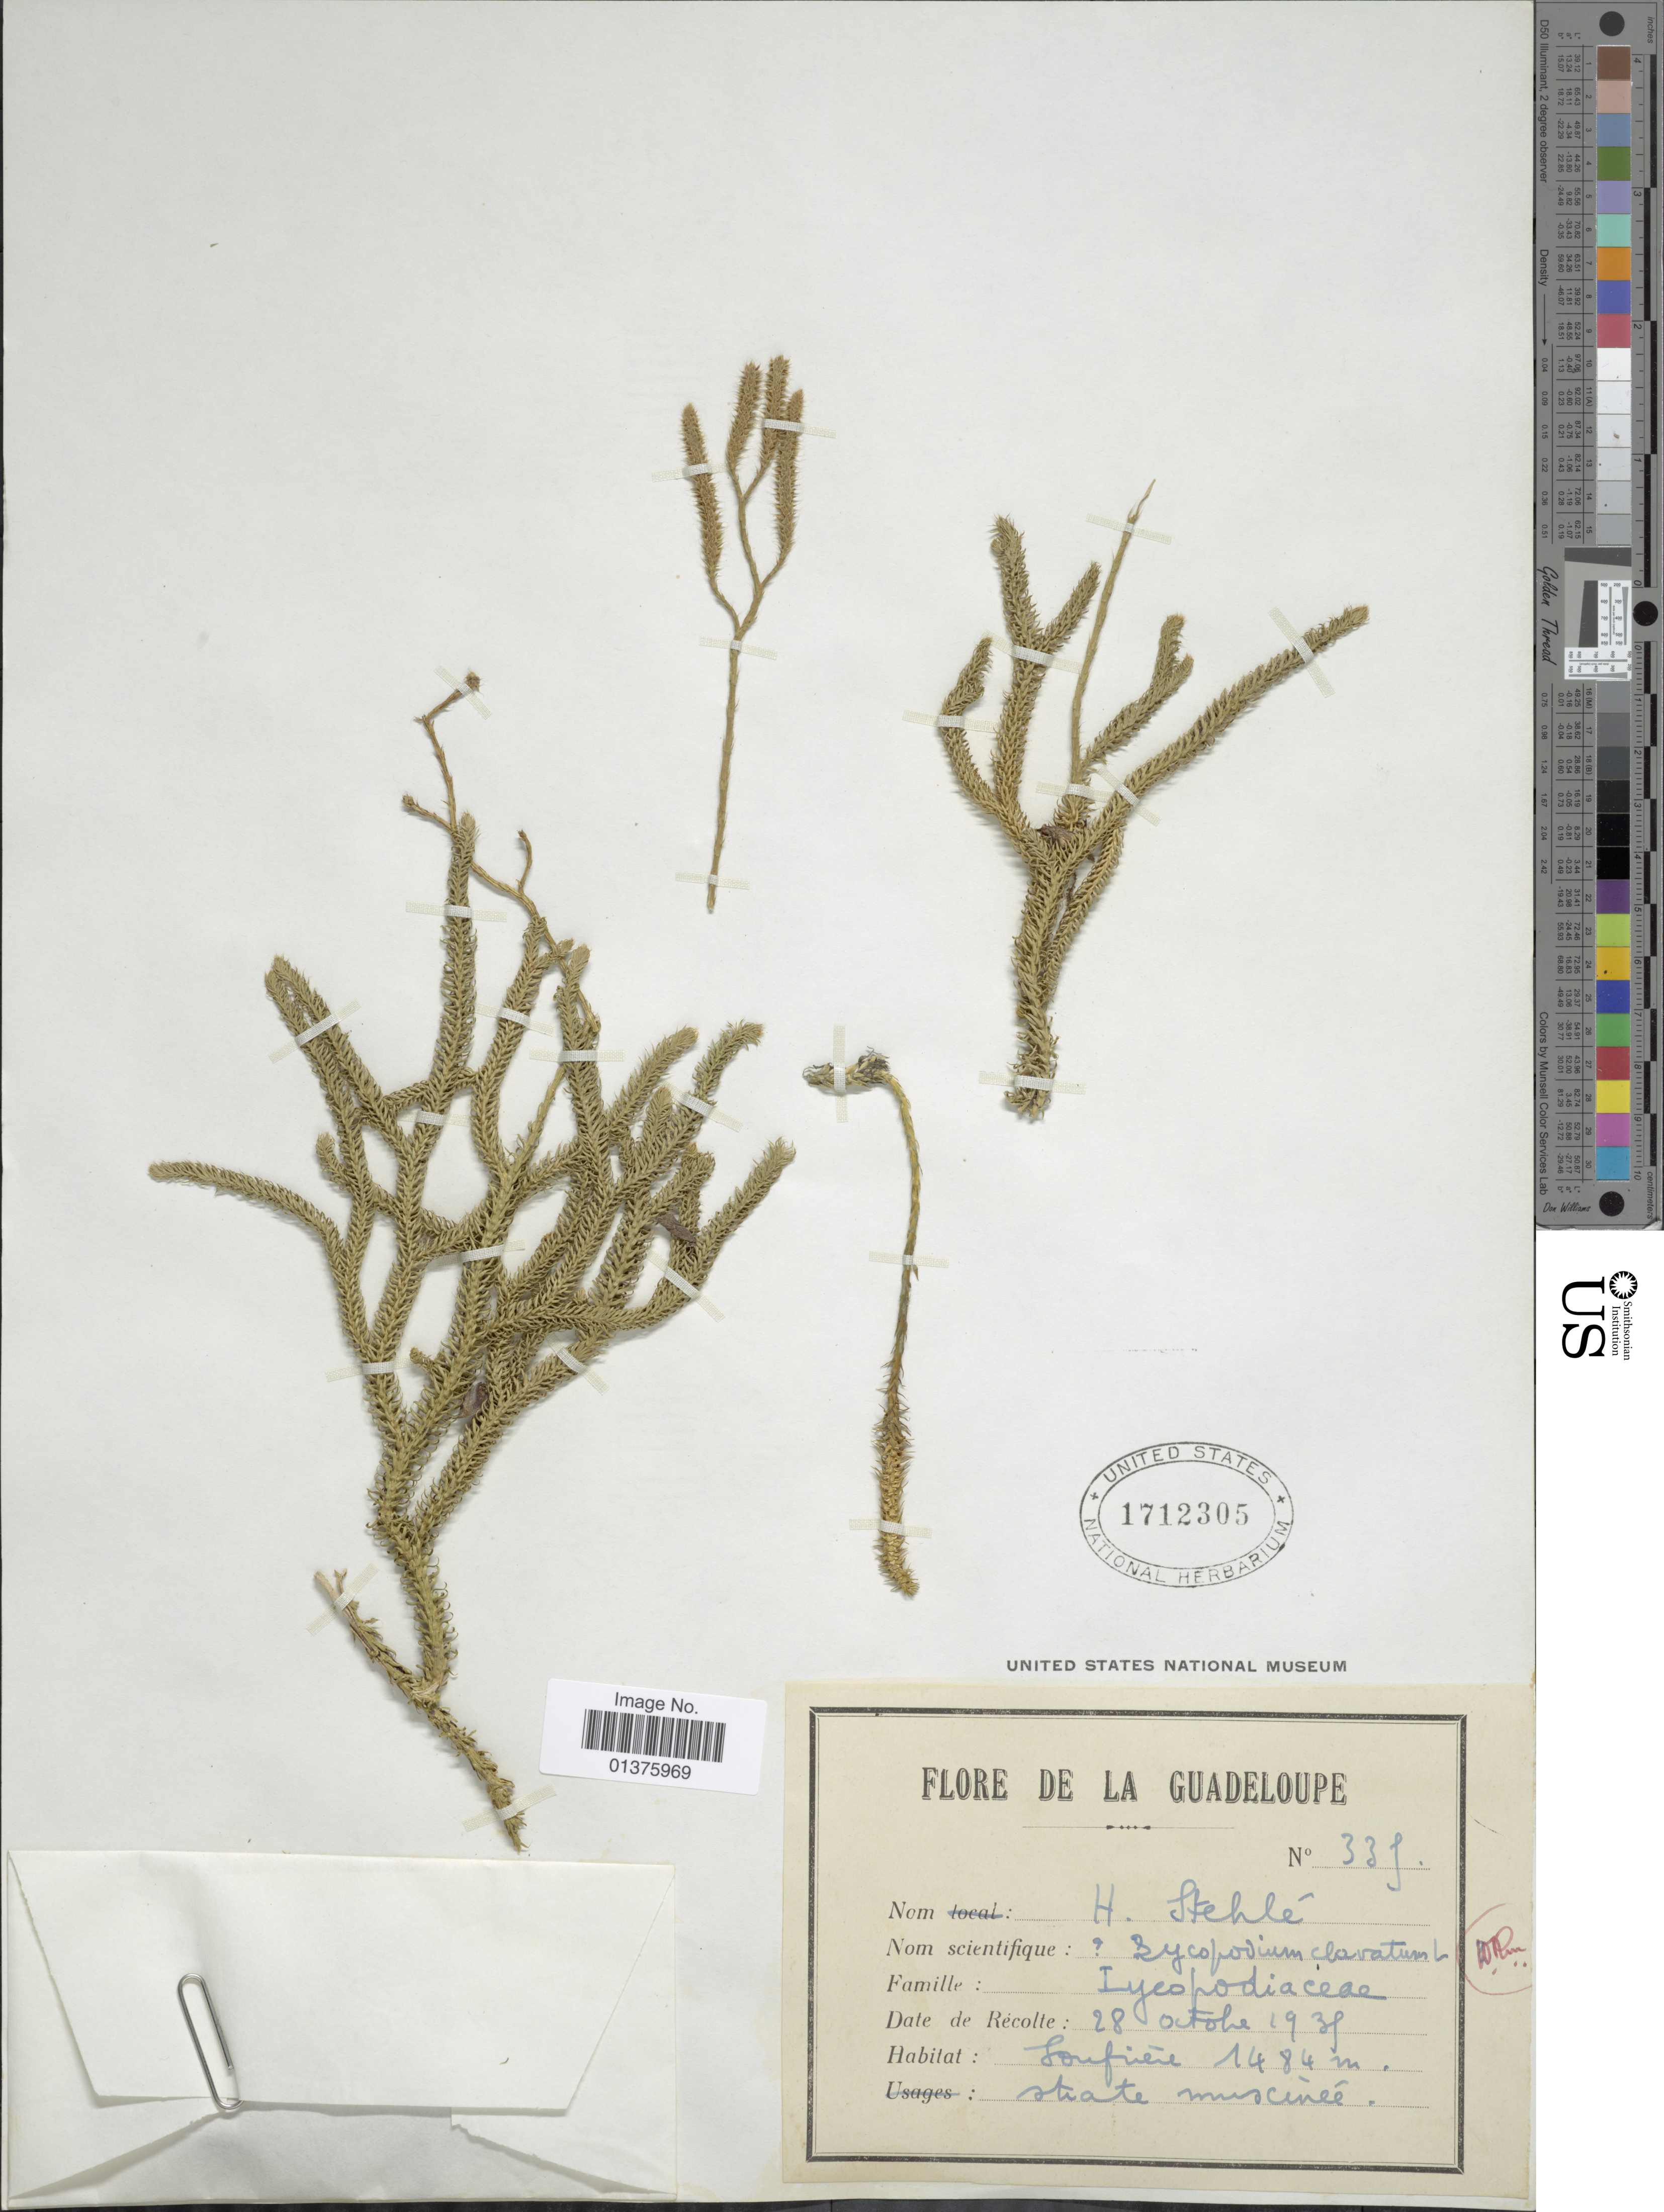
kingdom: Plantae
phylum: Tracheophyta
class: Lycopodiopsida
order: Lycopodiales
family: Lycopodiaceae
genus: Lycopodium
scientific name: Lycopodium clavatum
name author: L.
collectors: H. Stehlé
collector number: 339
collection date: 1938-10-28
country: St. Lucia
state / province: Soufriere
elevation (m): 1484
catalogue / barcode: US 1712305